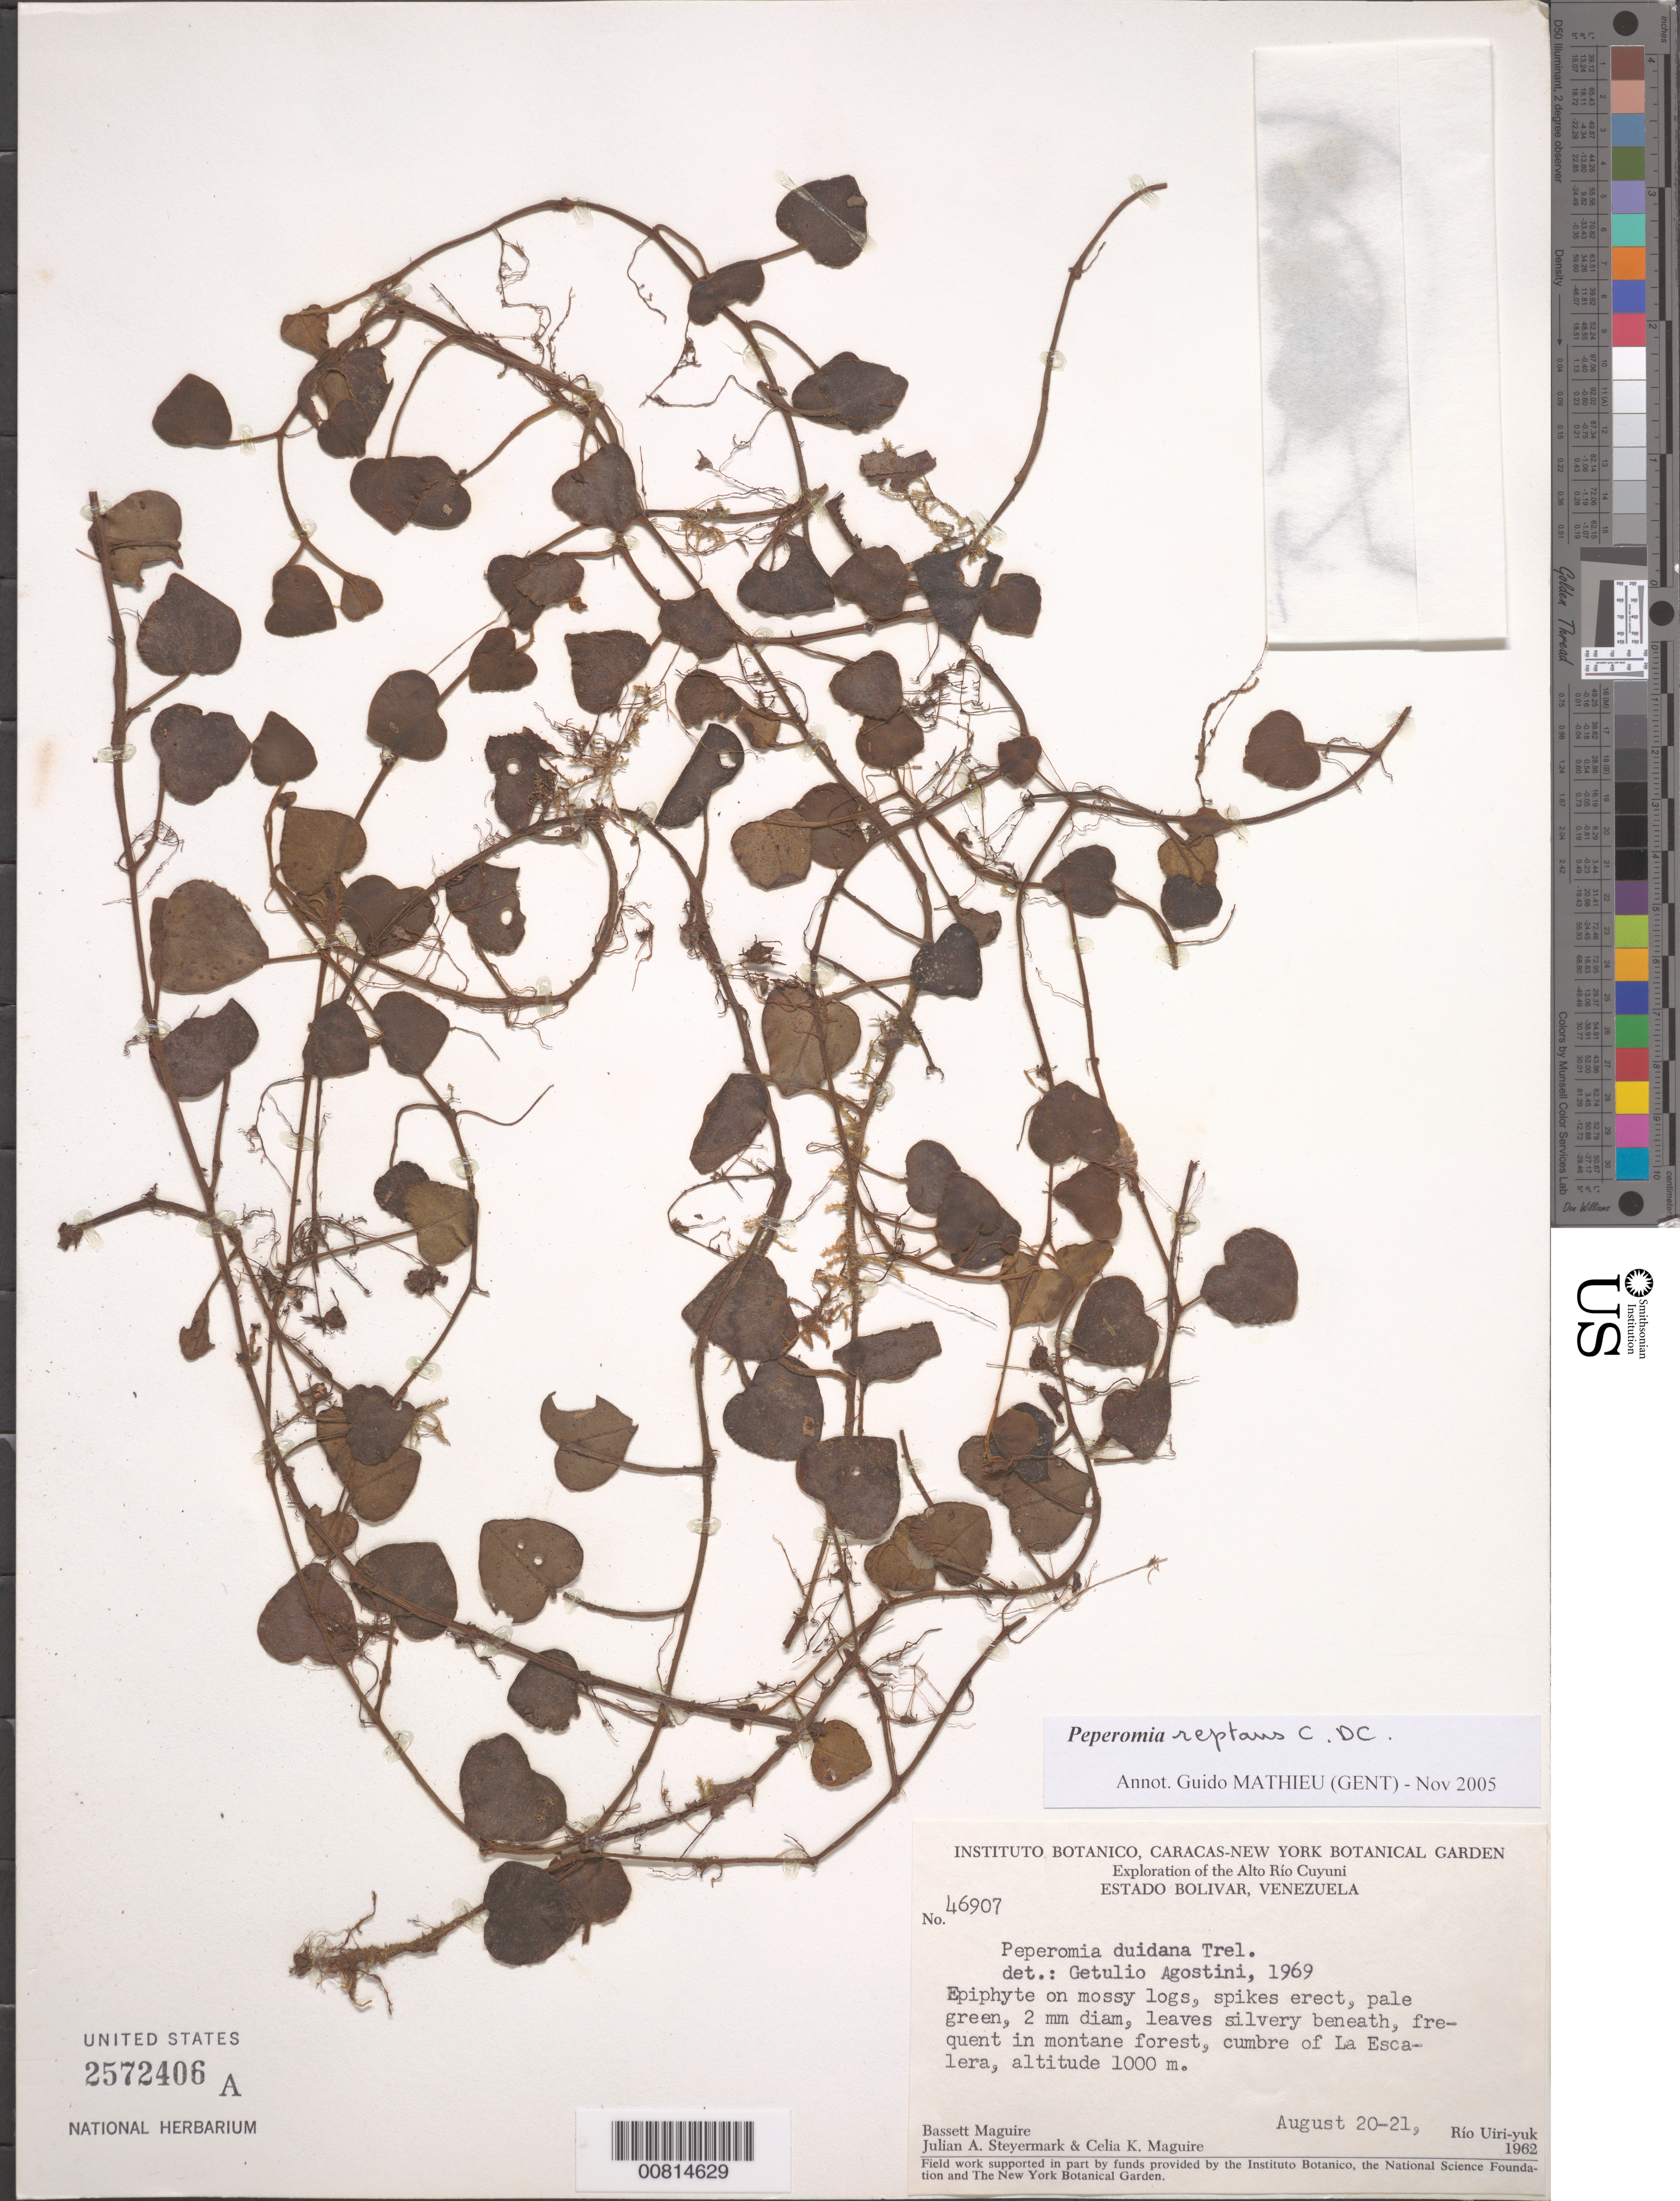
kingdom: Plantae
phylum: Tracheophyta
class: Magnoliopsida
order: Piperales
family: Piperaceae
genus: Peperomia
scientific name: Peperomia reptans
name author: (Trel. in Woodson & Schery) C. DC. in Seem.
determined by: Mathieu, Guido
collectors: B. Maguire, C. K. Maguire & J. Steyermark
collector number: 46907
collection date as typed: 20-Aug-62 to 21-Aug-62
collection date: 1962-08-20/1962-08-21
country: Venezuela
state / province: Bolívar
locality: Alto Río Cuyuni, Río Uiri-yuk, La Escalera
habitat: Montane forest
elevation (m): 1000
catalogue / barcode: US 2572406A